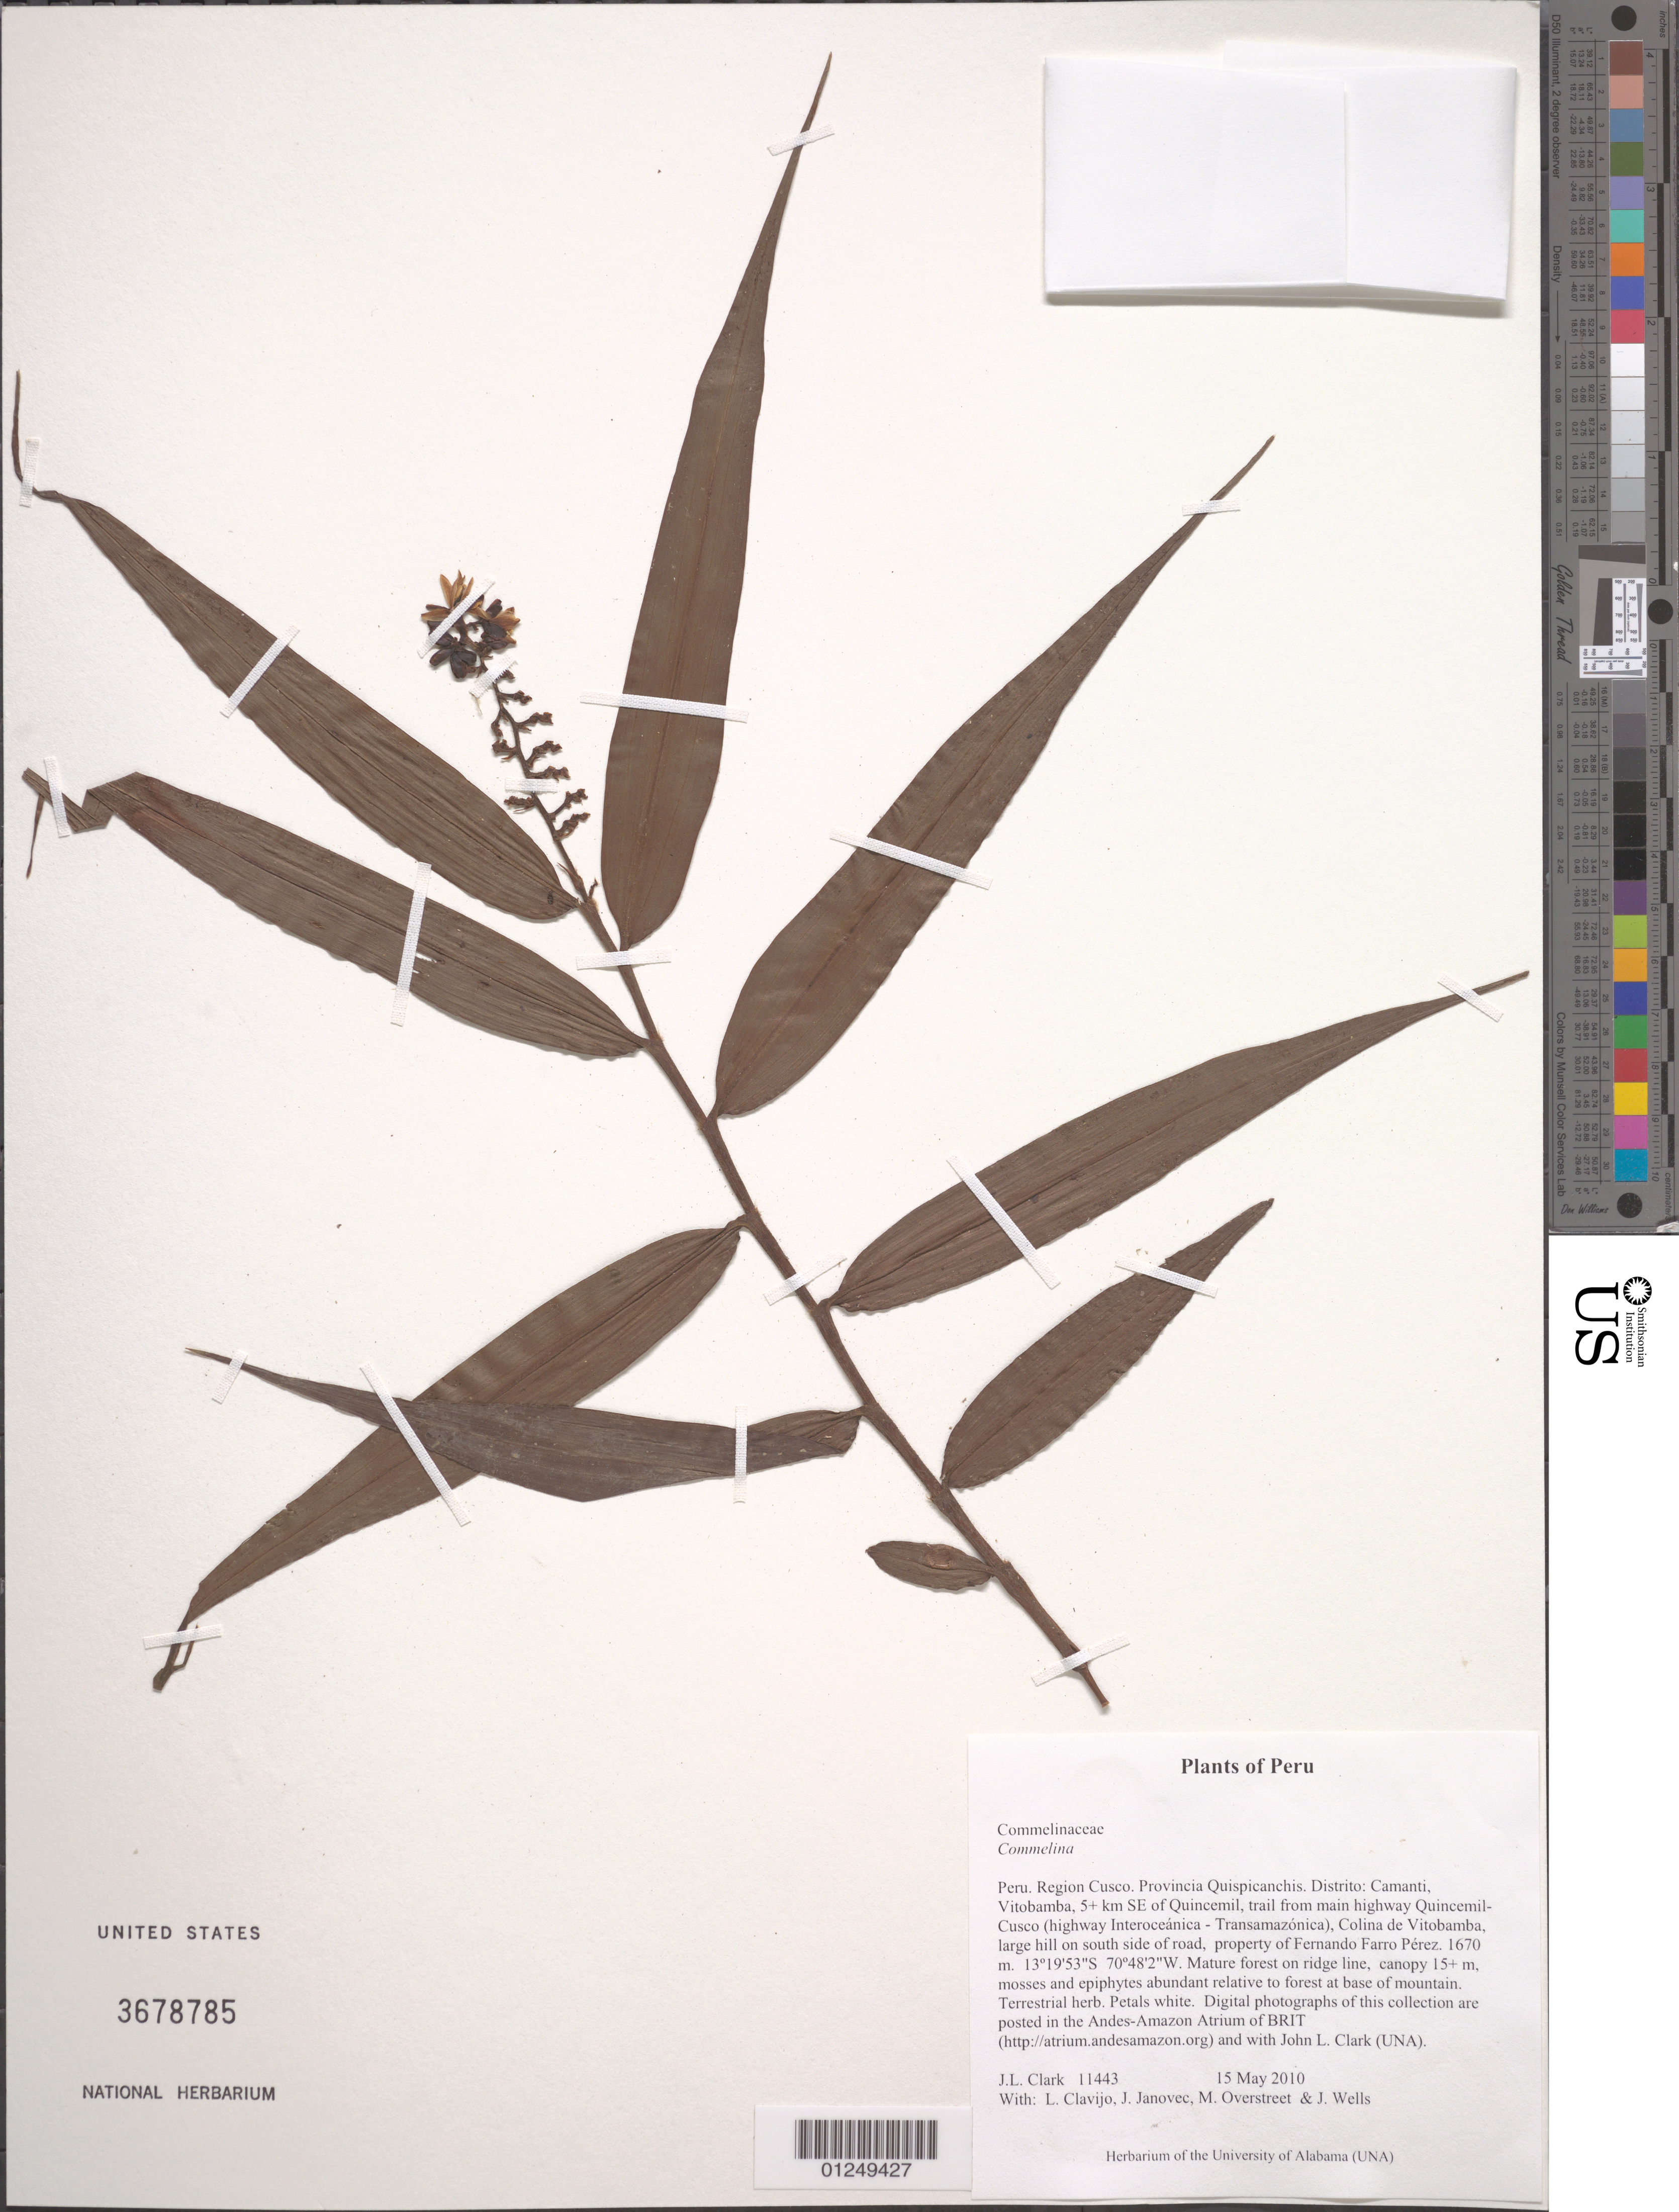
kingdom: Plantae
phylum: Tracheophyta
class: Liliopsida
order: Commelinales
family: Commelinaceae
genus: Commelina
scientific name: Commelina sp.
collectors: J. L. Clark, L. Clavijo, J. Janovec, M. Overstreet & J. Wells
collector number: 11443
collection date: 2010-05-15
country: Peru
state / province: Cusco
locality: Provincia Quispicanchis. Distrito: Camanti, Vitobamba, 5+ km SE of Quincemil, trail from main highway Quincemil-Cusco (highway Interoceánica - Transamazónica), Colina de Vitobamba, large hill on south side of road, property of Fernando Farro Pérez.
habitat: Mature forest on ridge line, canopy 15+ m, mosses and epiphytes abundant relative to forest at base of mountain.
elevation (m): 1670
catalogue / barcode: US 3678785